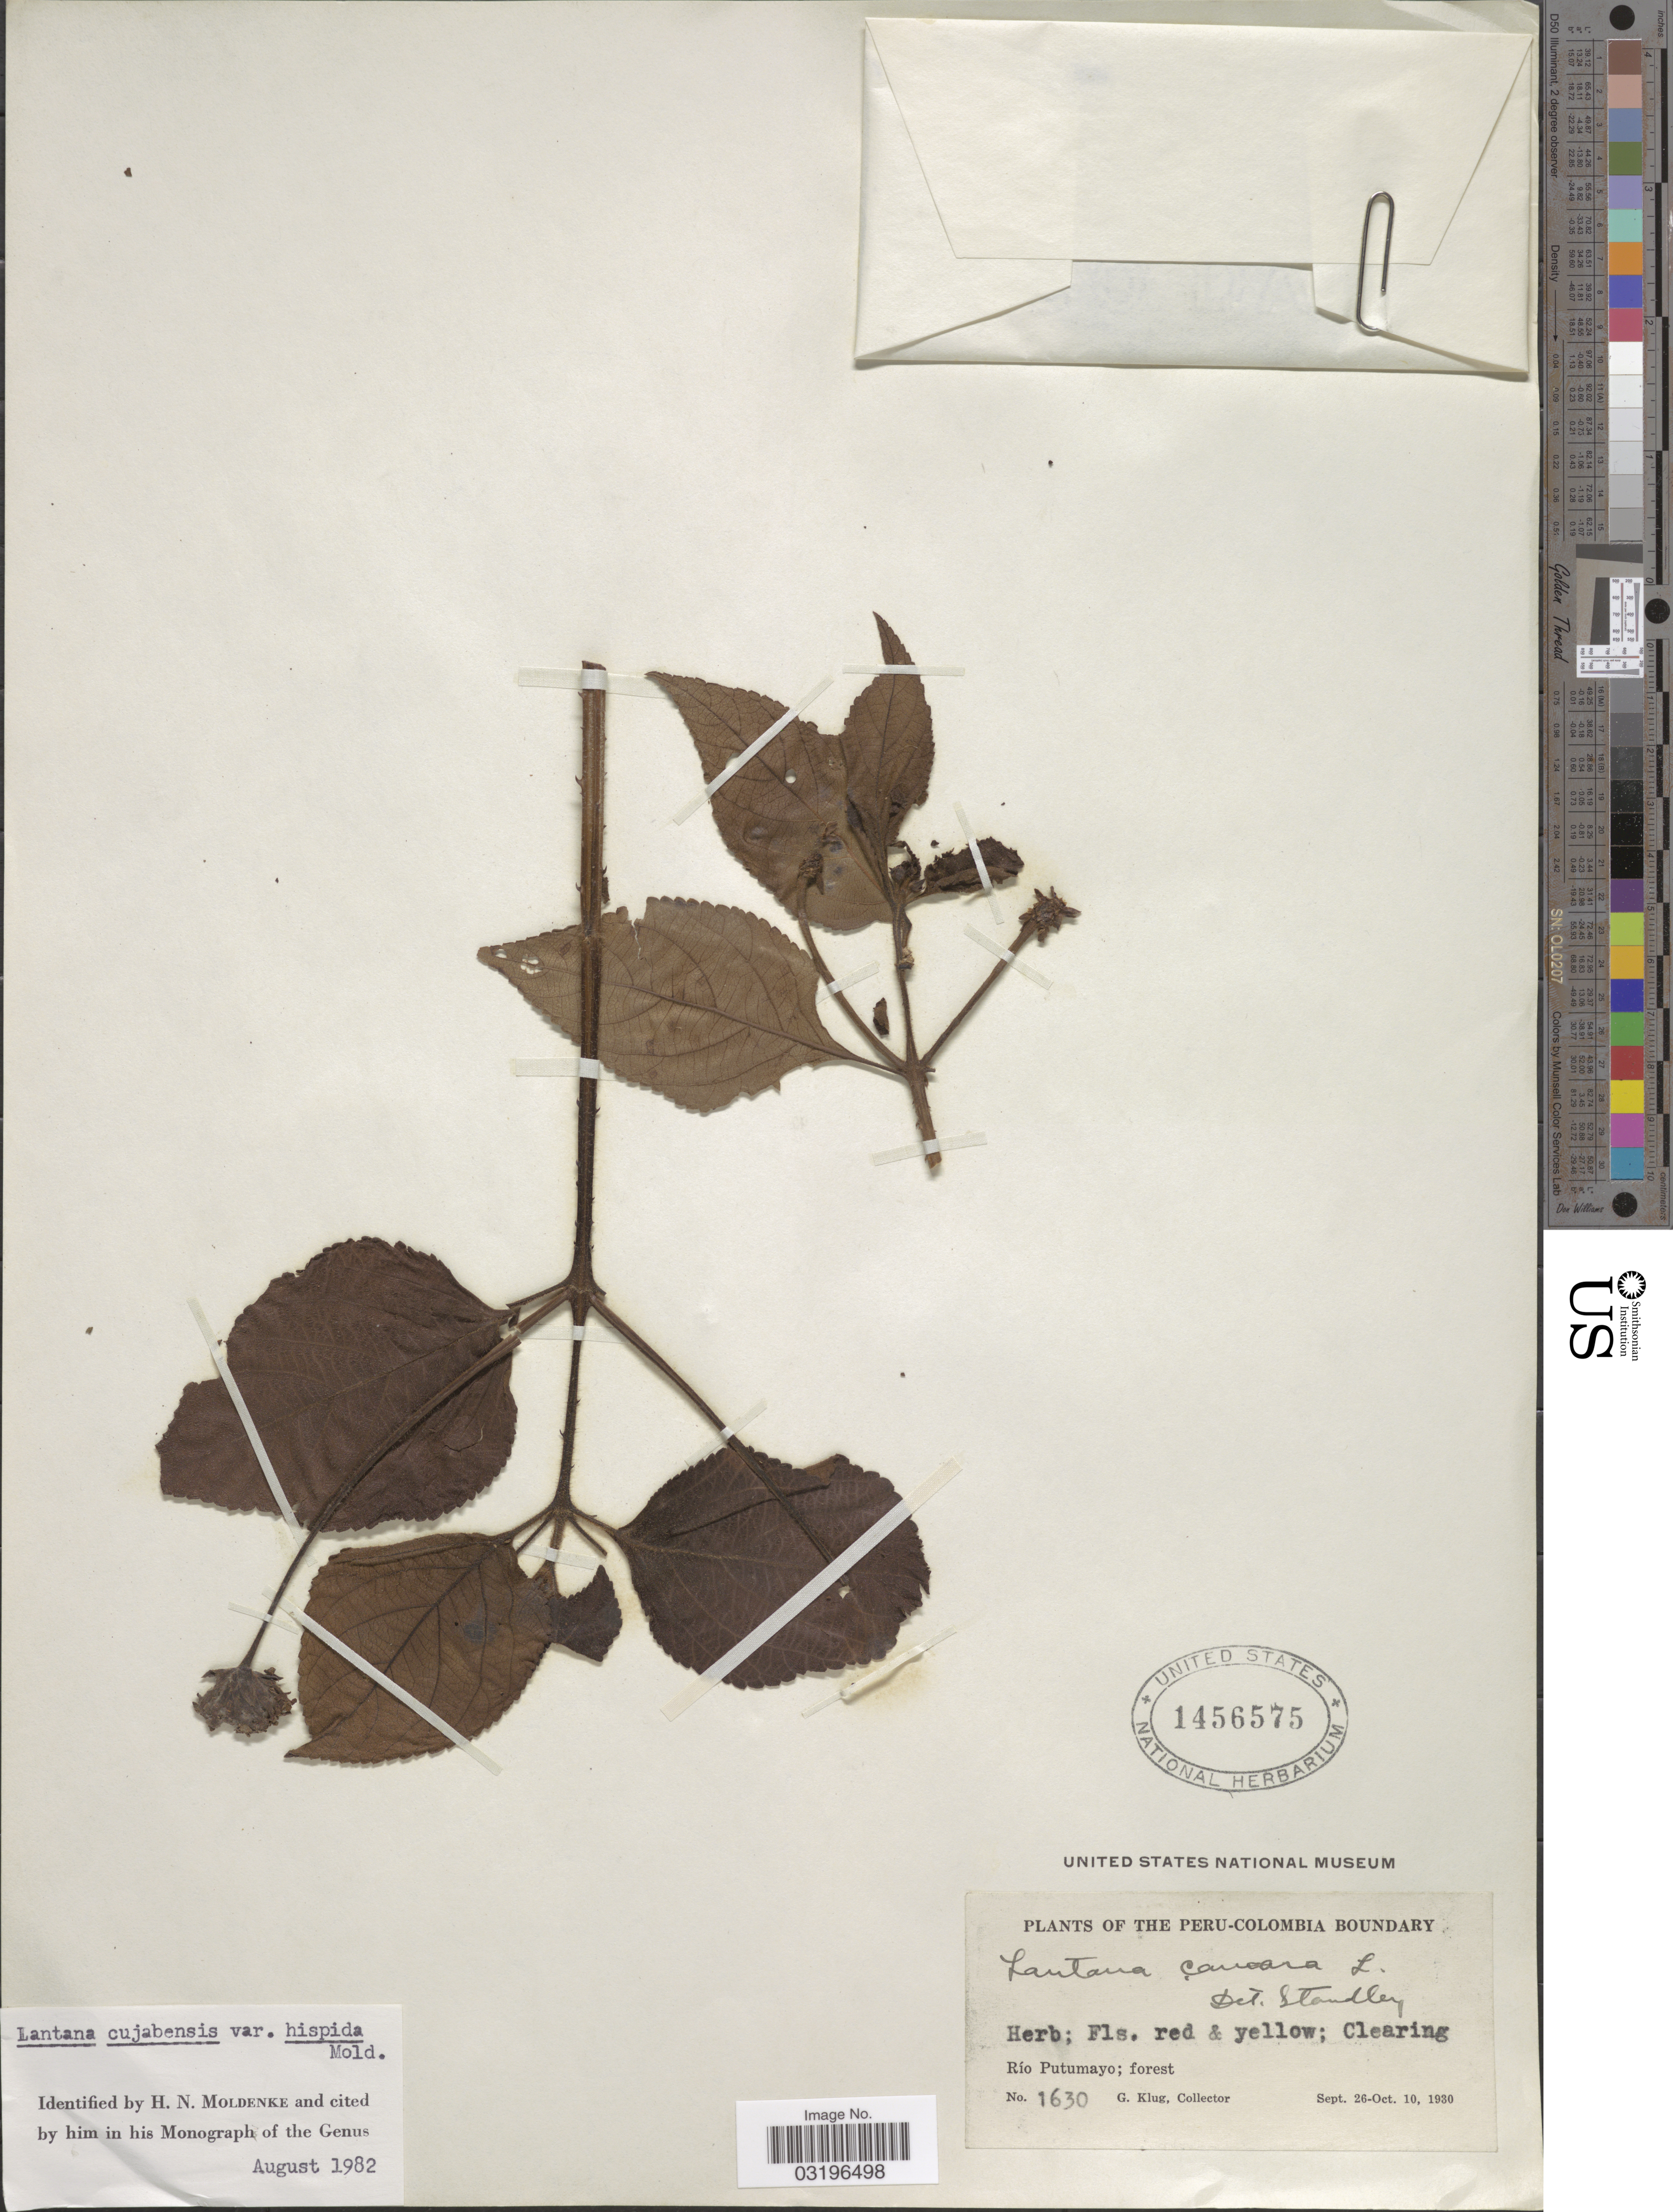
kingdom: Plantae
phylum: Tracheophyta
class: Magnoliopsida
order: Lamiales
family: Verbenaceae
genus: Lantana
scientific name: Lantana cujabensis var. hispida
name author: Moldenke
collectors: G. Klug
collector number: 1630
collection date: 1930-09-26/1930-10-10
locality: The Peru-Colombia Boundary, Río Putumayo.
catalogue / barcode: US 1456575